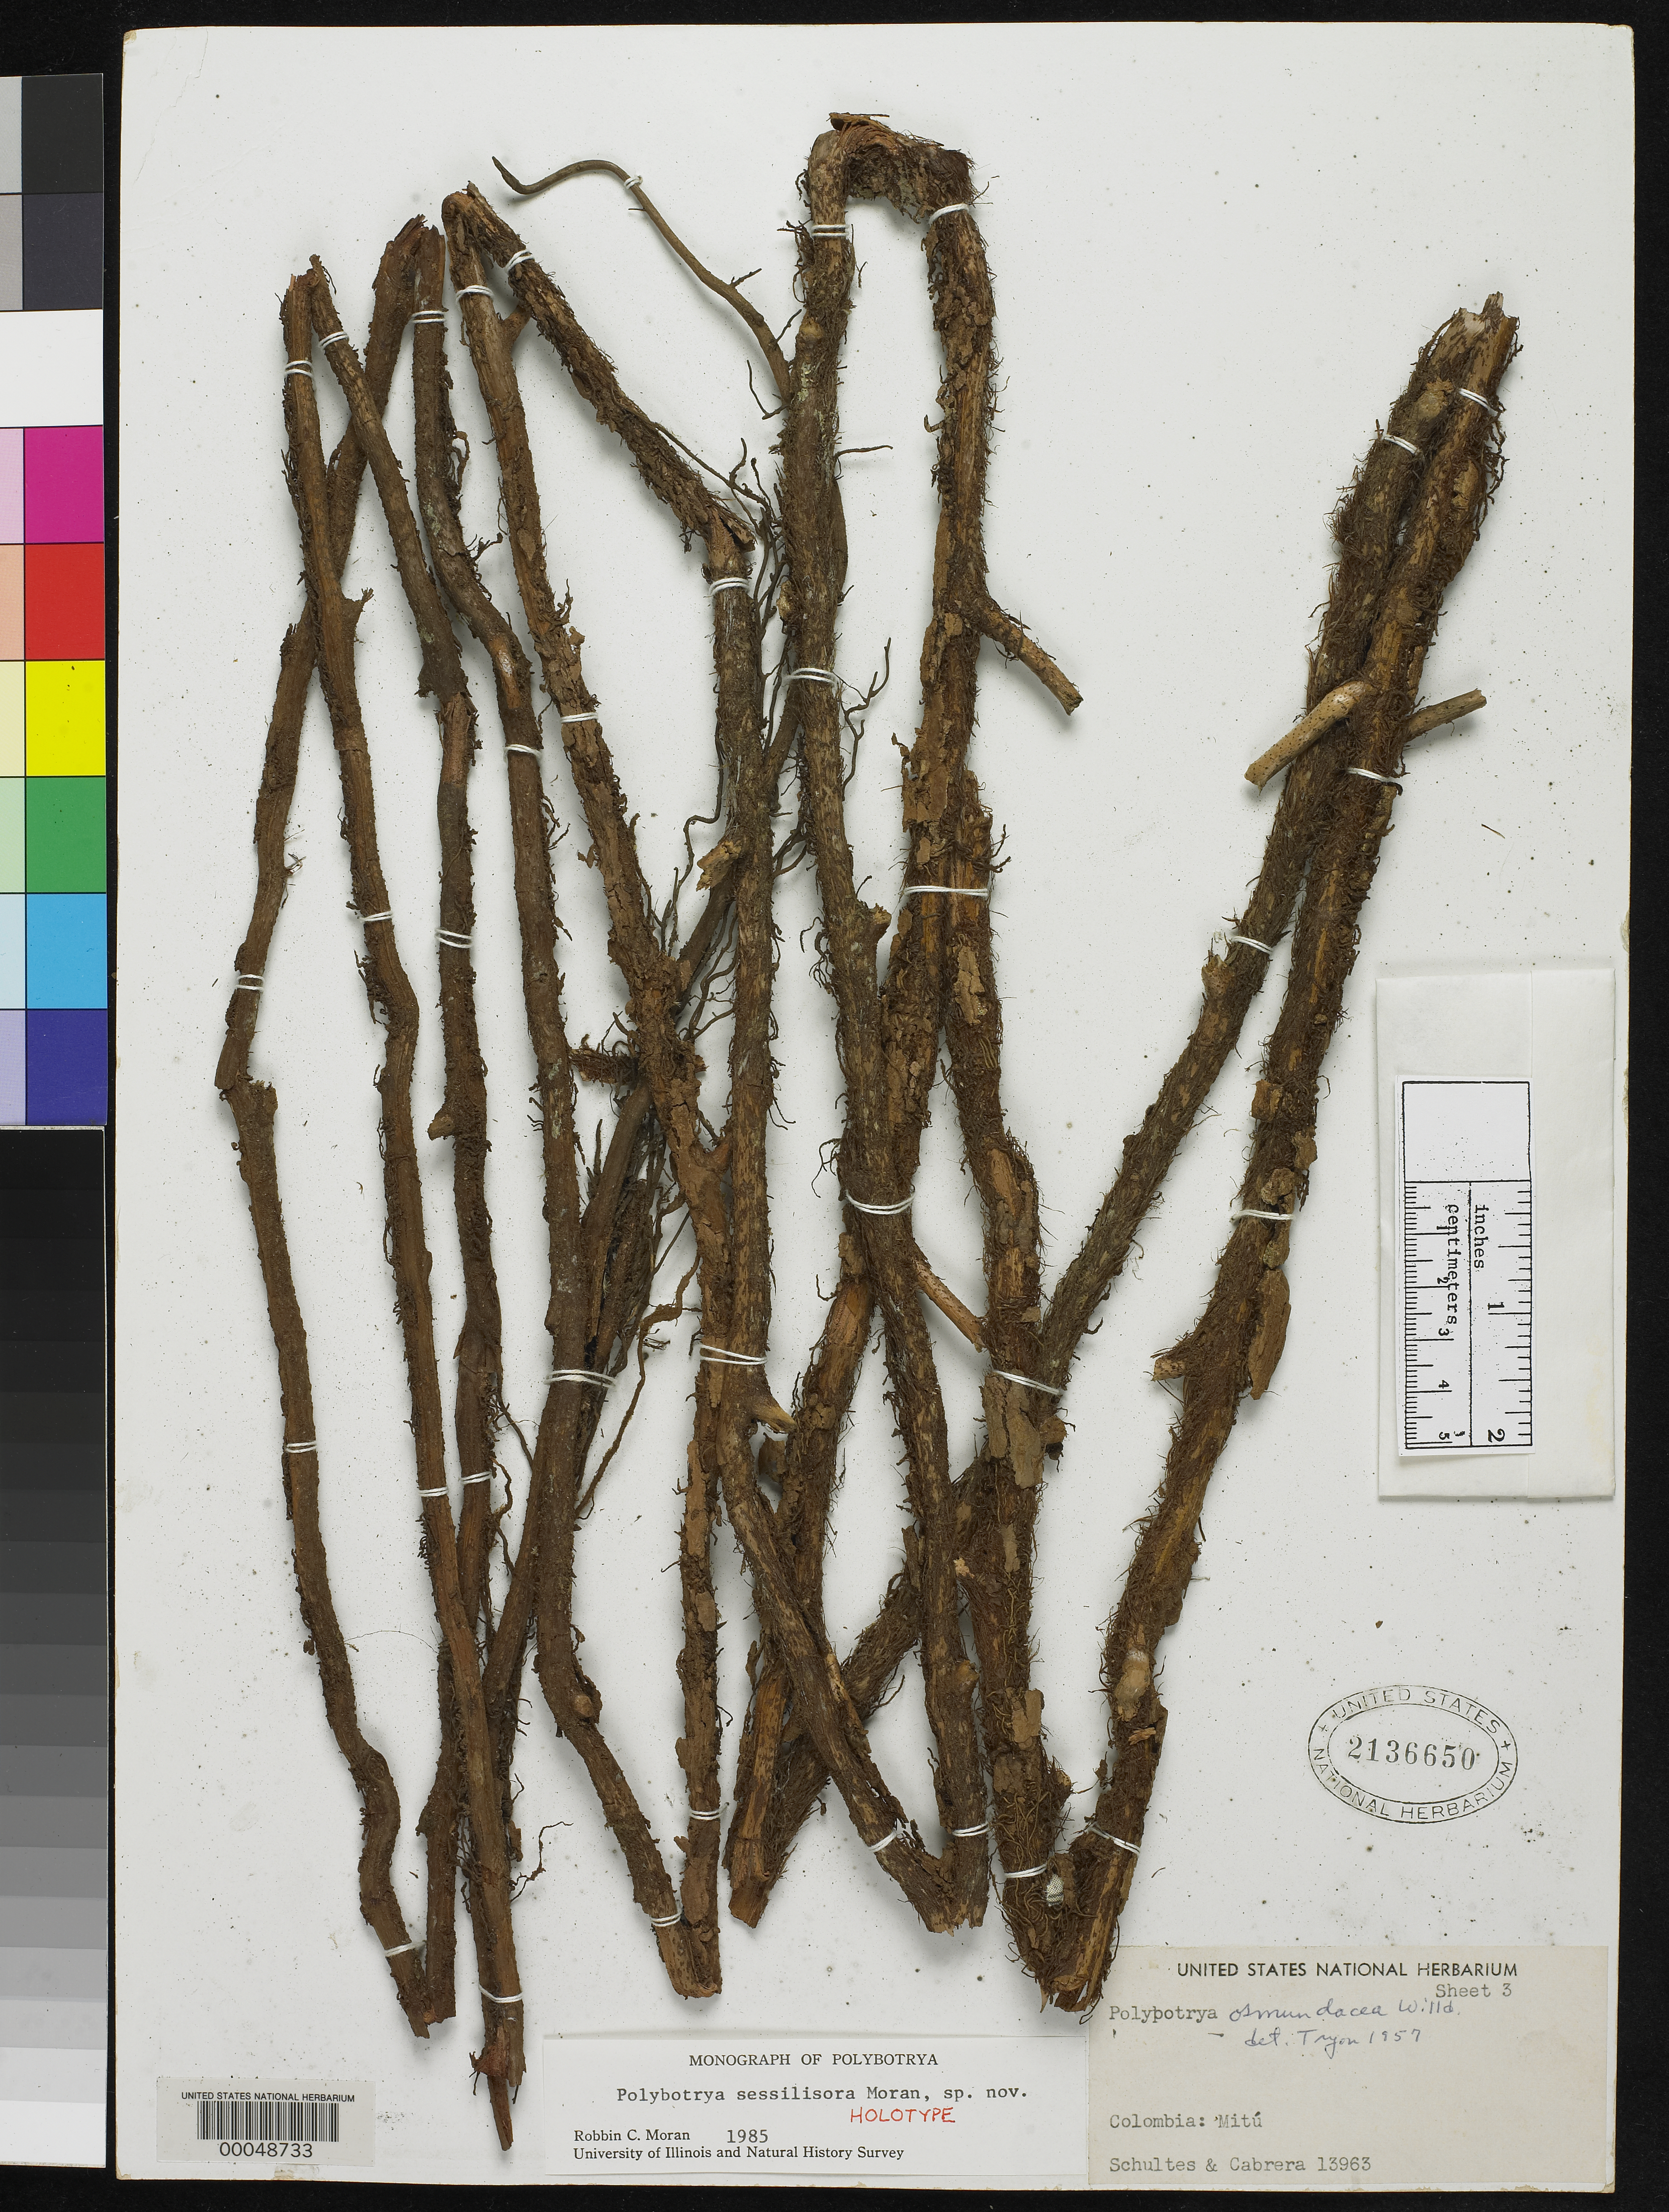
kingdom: Plantae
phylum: Tracheophyta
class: Polypodiopsida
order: Polypodiales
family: Dryopteridaceae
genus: Polybotrya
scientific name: Polybotrya sessilisora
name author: R.C. Moran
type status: Holotype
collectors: R. E. Schultes & I. Cabrera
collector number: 13963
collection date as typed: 08 Sep 1951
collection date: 1951-09-08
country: Colombia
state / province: Vaupés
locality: Mitu and vicinity.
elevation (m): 250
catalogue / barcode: US 2136650